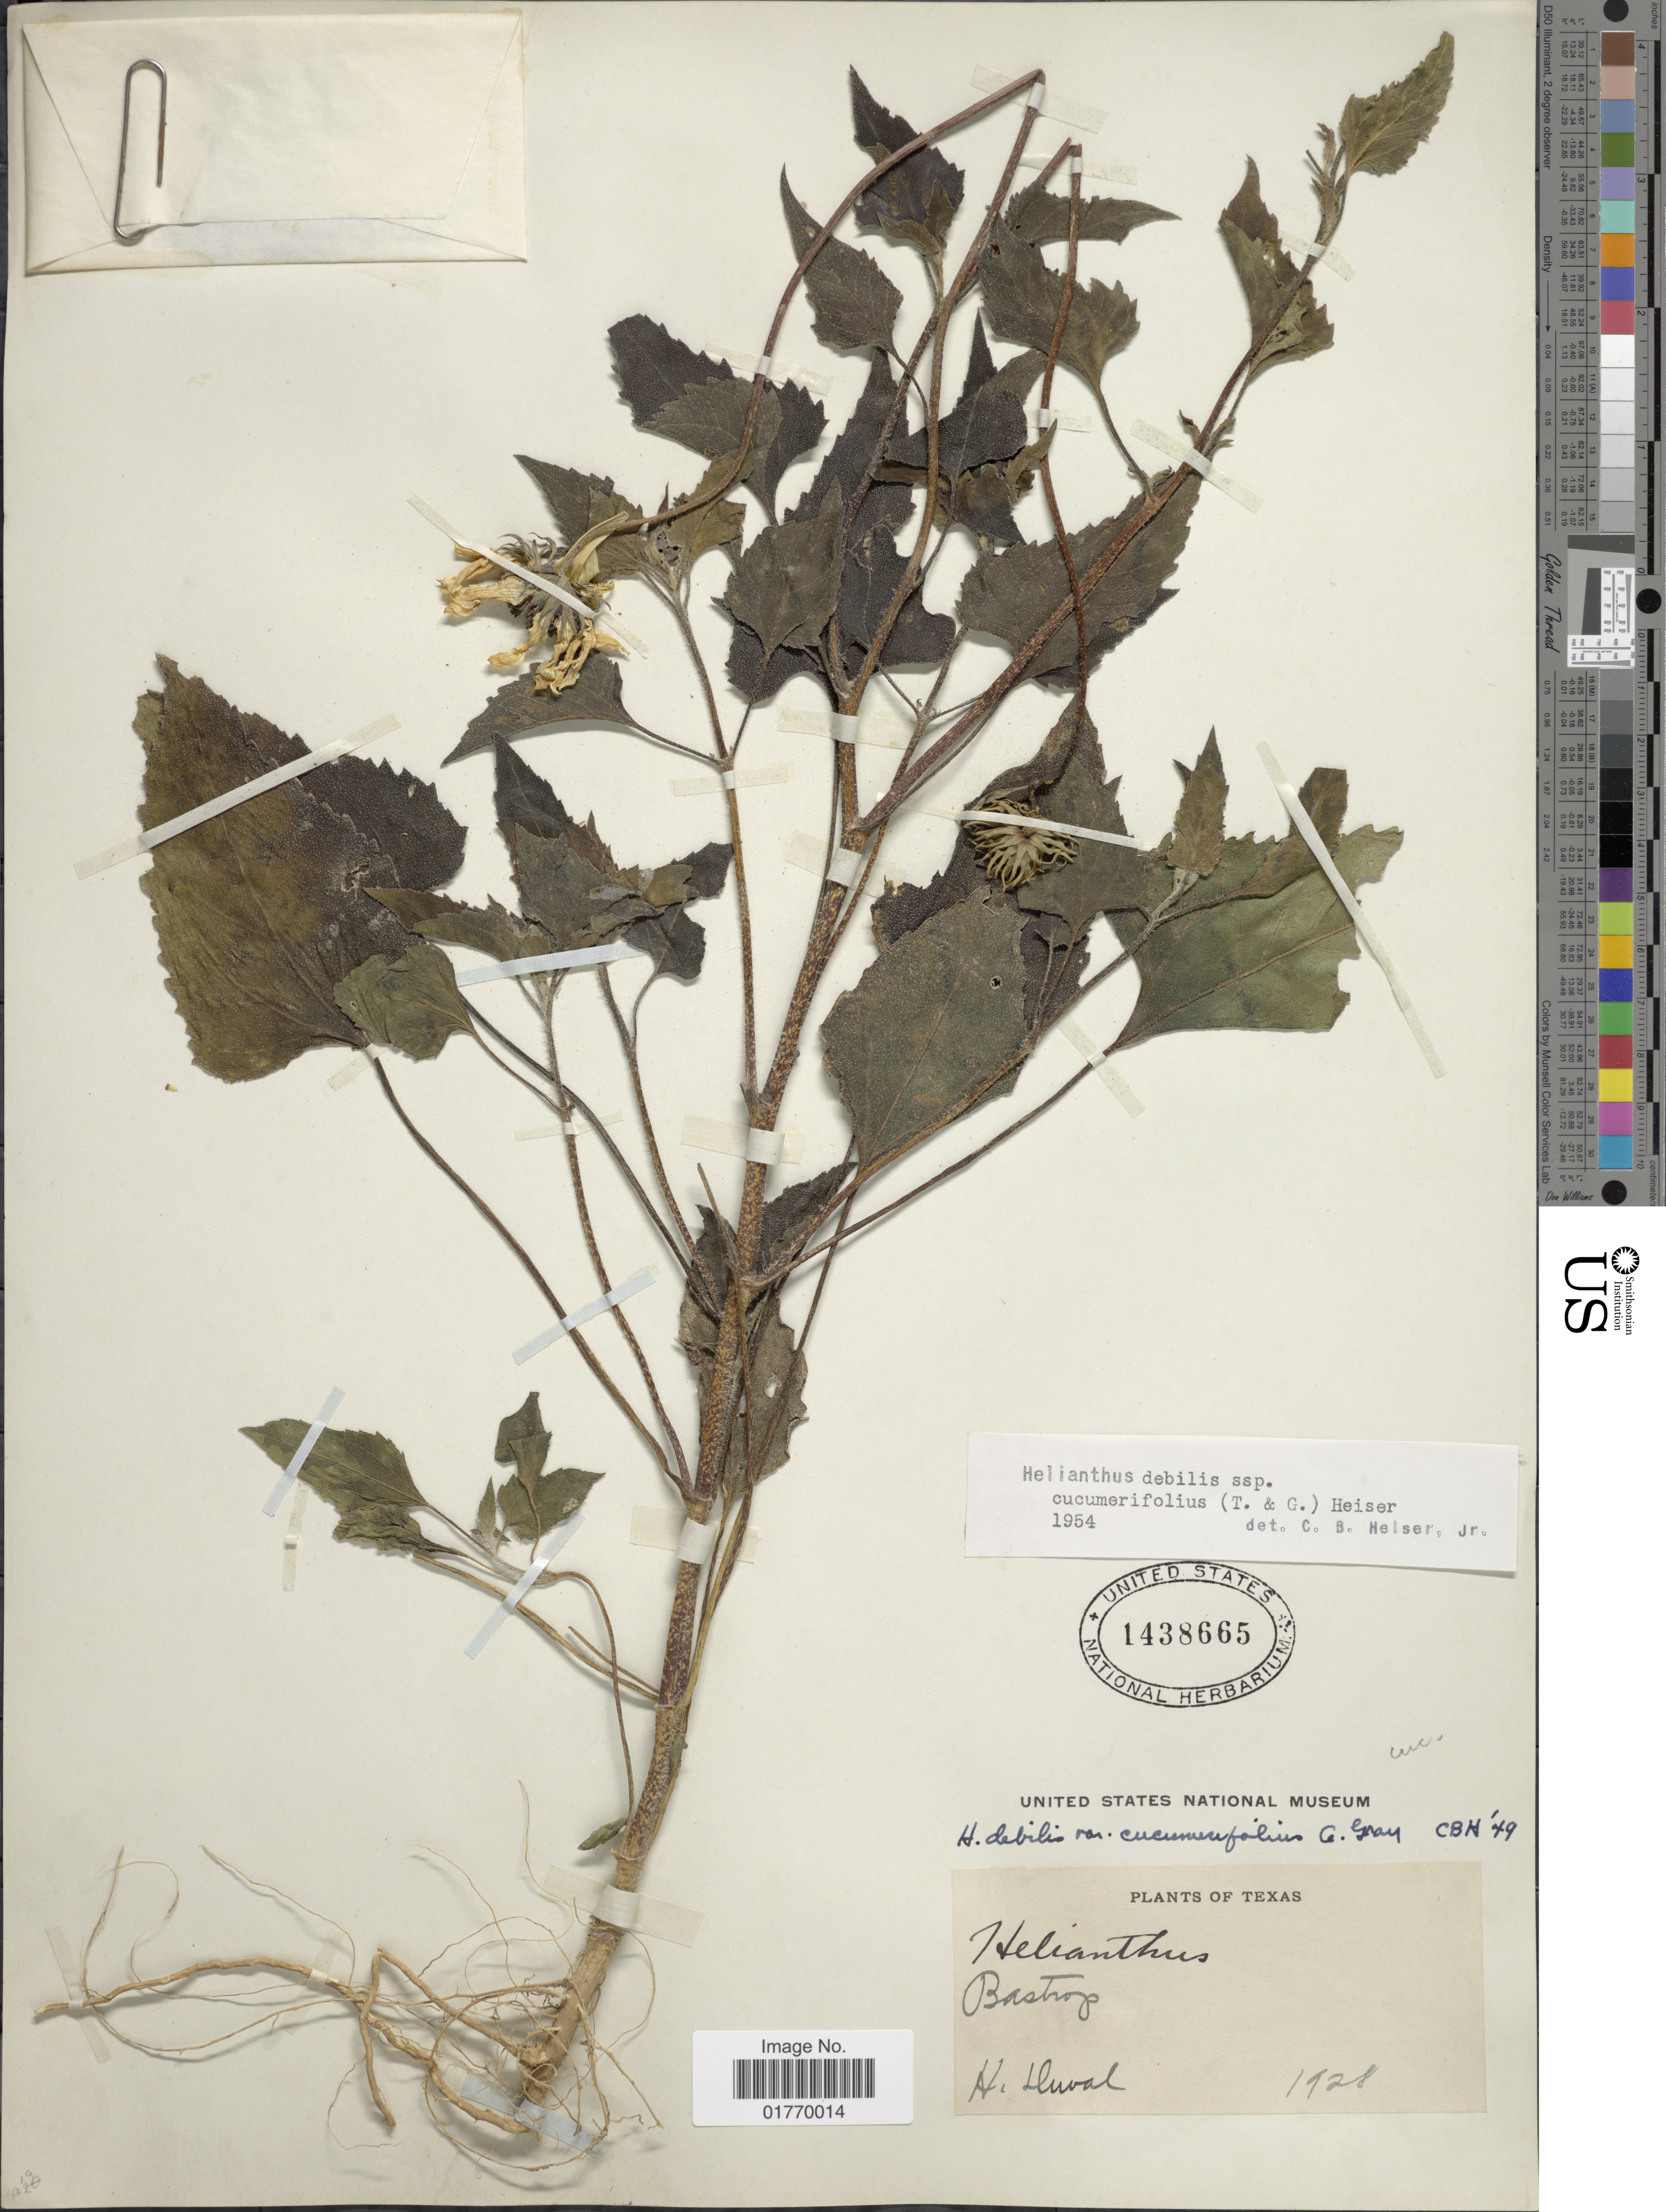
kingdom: Plantae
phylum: Tracheophyta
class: Magnoliopsida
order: Asterales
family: Asteraceae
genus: Helianthus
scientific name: Helianthus debilis subsp. cucumerifolius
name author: (Torr. & A. Gray) Heiser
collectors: H. Duval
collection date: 1928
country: United States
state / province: Texas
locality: Bastrop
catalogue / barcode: US 1438665